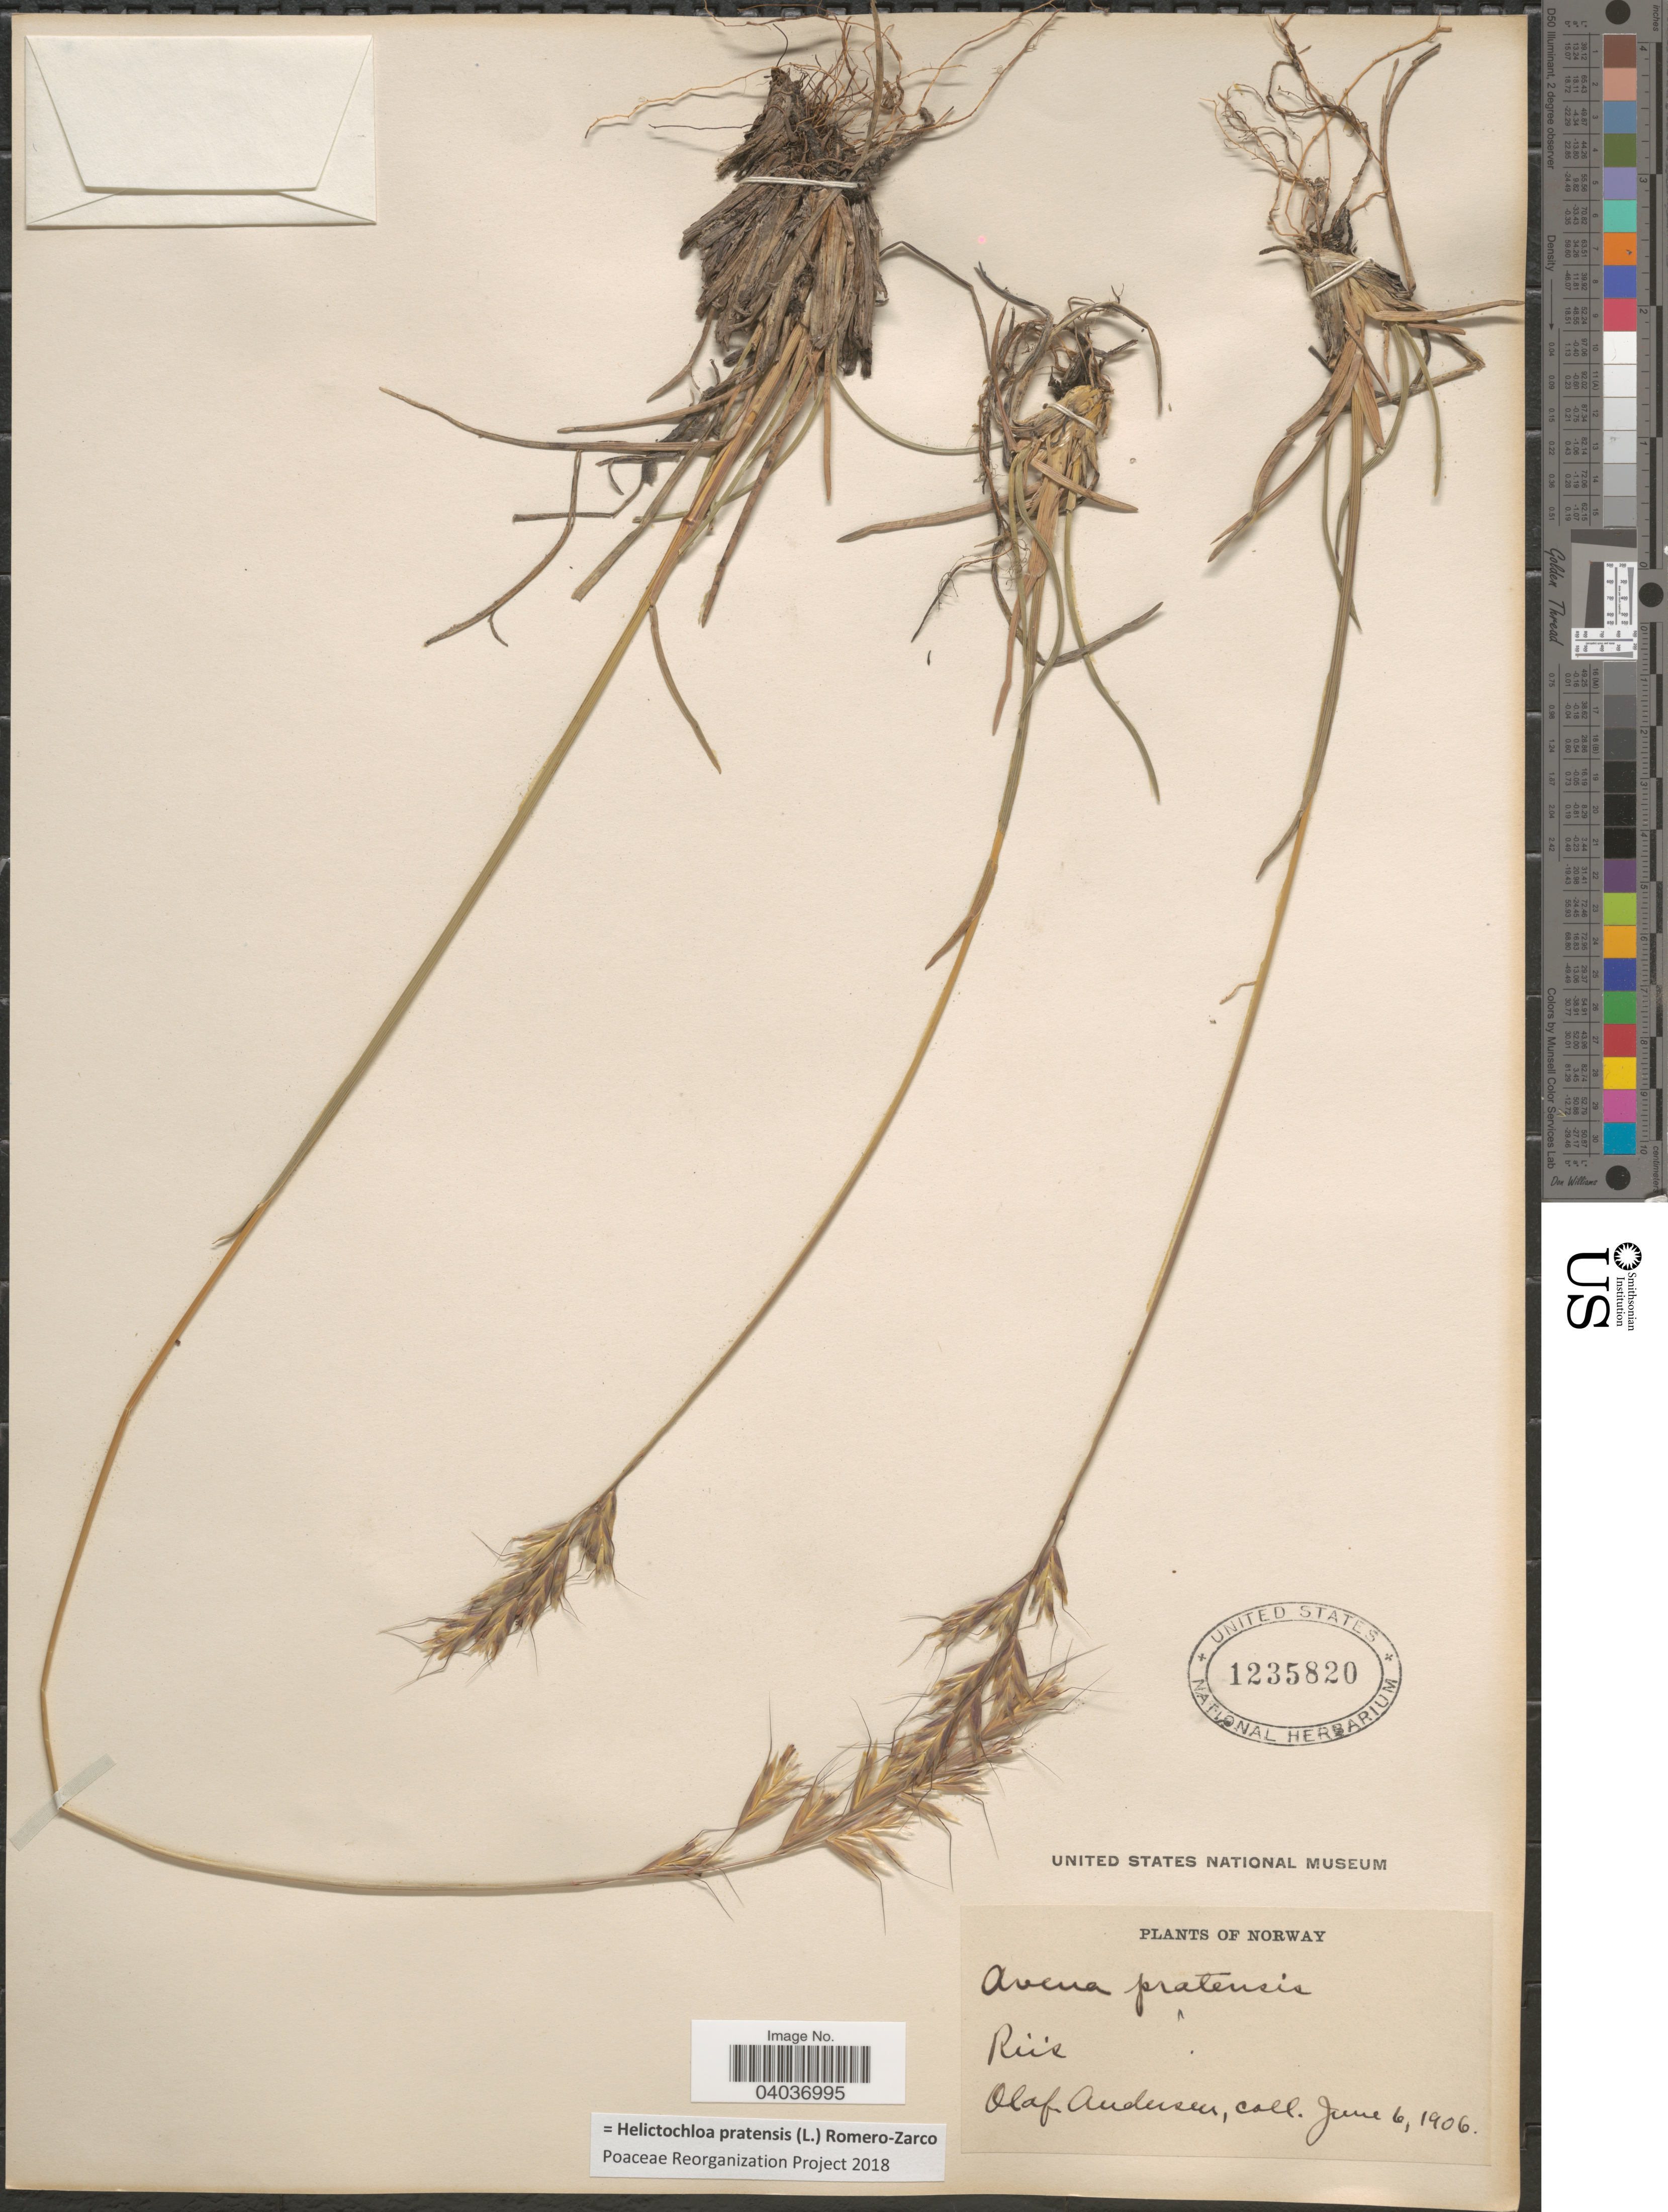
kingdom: Plantae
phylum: Tracheophyta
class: Liliopsida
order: Poales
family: Poaceae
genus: Helictochloa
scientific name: Helictochloa pratensis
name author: (L.) Romero-Zarco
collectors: O. Andersen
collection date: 1906-06-06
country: Norway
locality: Rüs.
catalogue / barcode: US 1235820